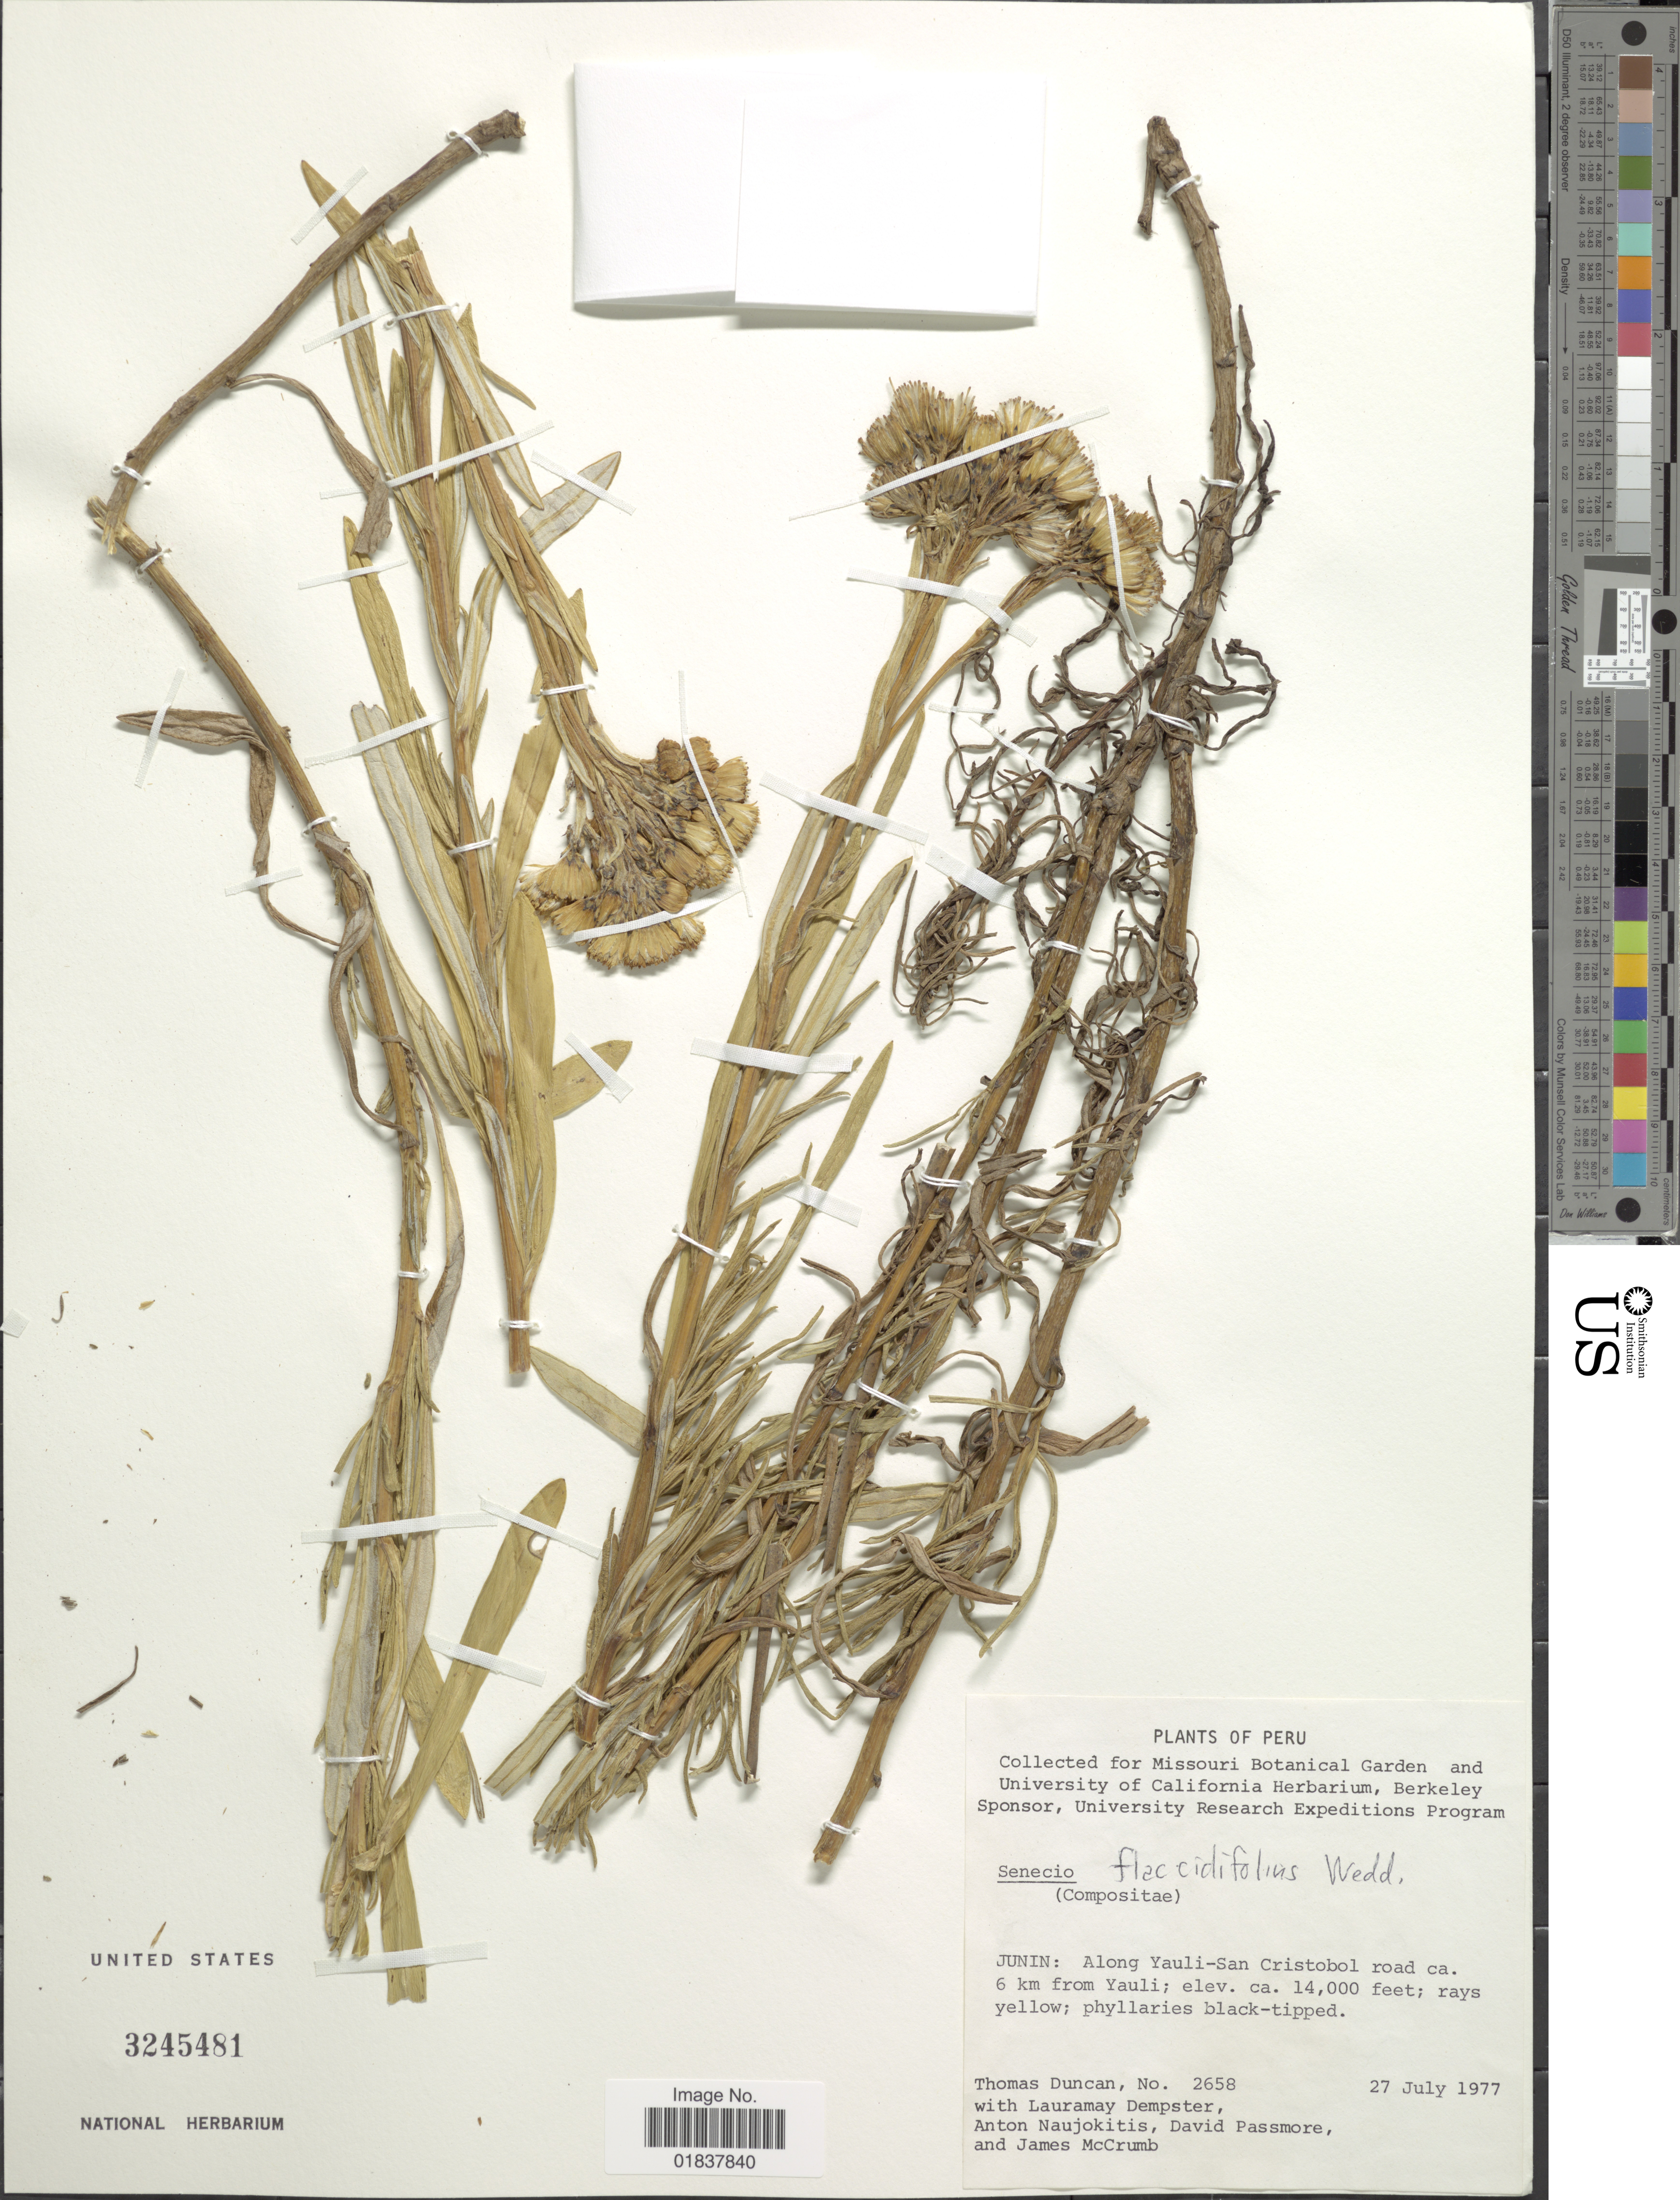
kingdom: Plantae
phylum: Tracheophyta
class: Magnoliopsida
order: Asterales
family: Asteraceae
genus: Senecio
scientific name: Senecio flaccidifolius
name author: Wedd.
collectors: T. Duncan, L. T. Dempster, A. Naujokitis, d. Passmore & J. McCrumb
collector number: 2658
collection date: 1977-07-27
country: Peru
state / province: Junín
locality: Along Yauli-San Cristobol road ca 6 km from Yauli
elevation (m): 4267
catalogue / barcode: US 3245481